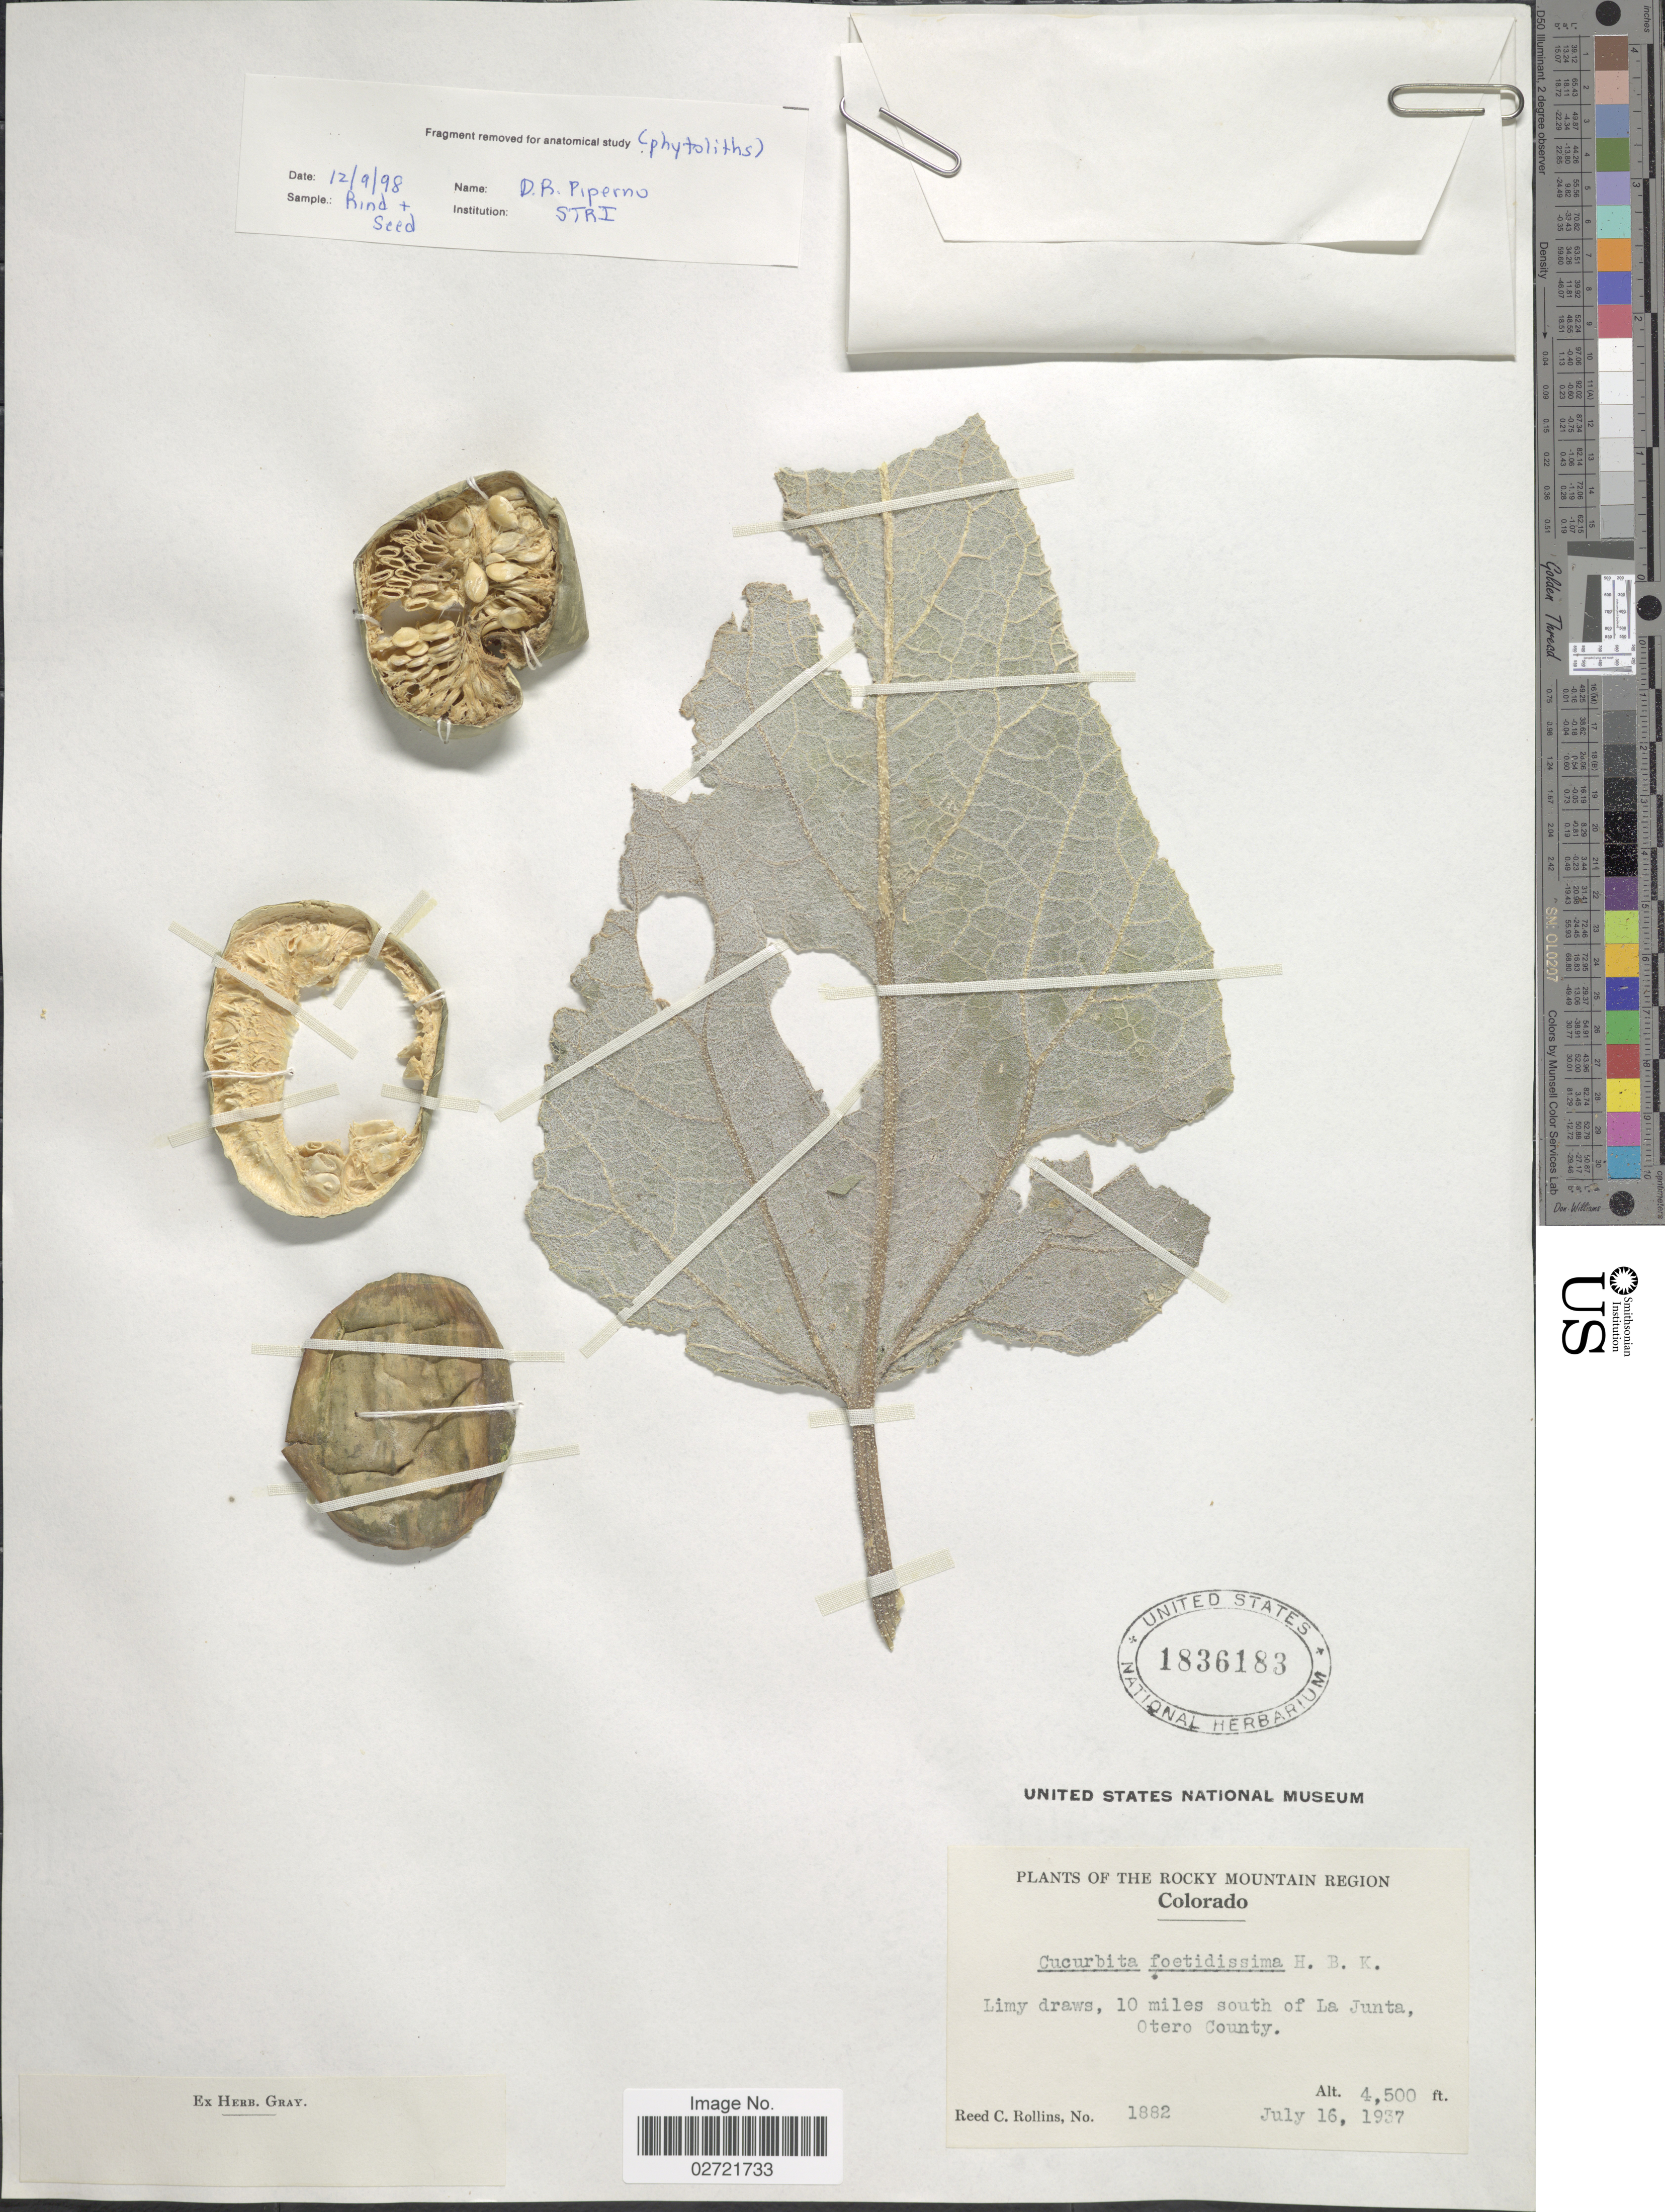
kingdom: Plantae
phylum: Tracheophyta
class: Magnoliopsida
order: Cucurbitales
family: Cucurbitaceae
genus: Cucurbita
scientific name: Cucurbita foetidissima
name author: Kunth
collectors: R. C. Rollins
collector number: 1882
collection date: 1937-07-16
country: United States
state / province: Colorado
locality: The Rocky Mountain Region, 10 miles south of La Junta, Otero County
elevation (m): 1372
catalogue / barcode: US 1836183